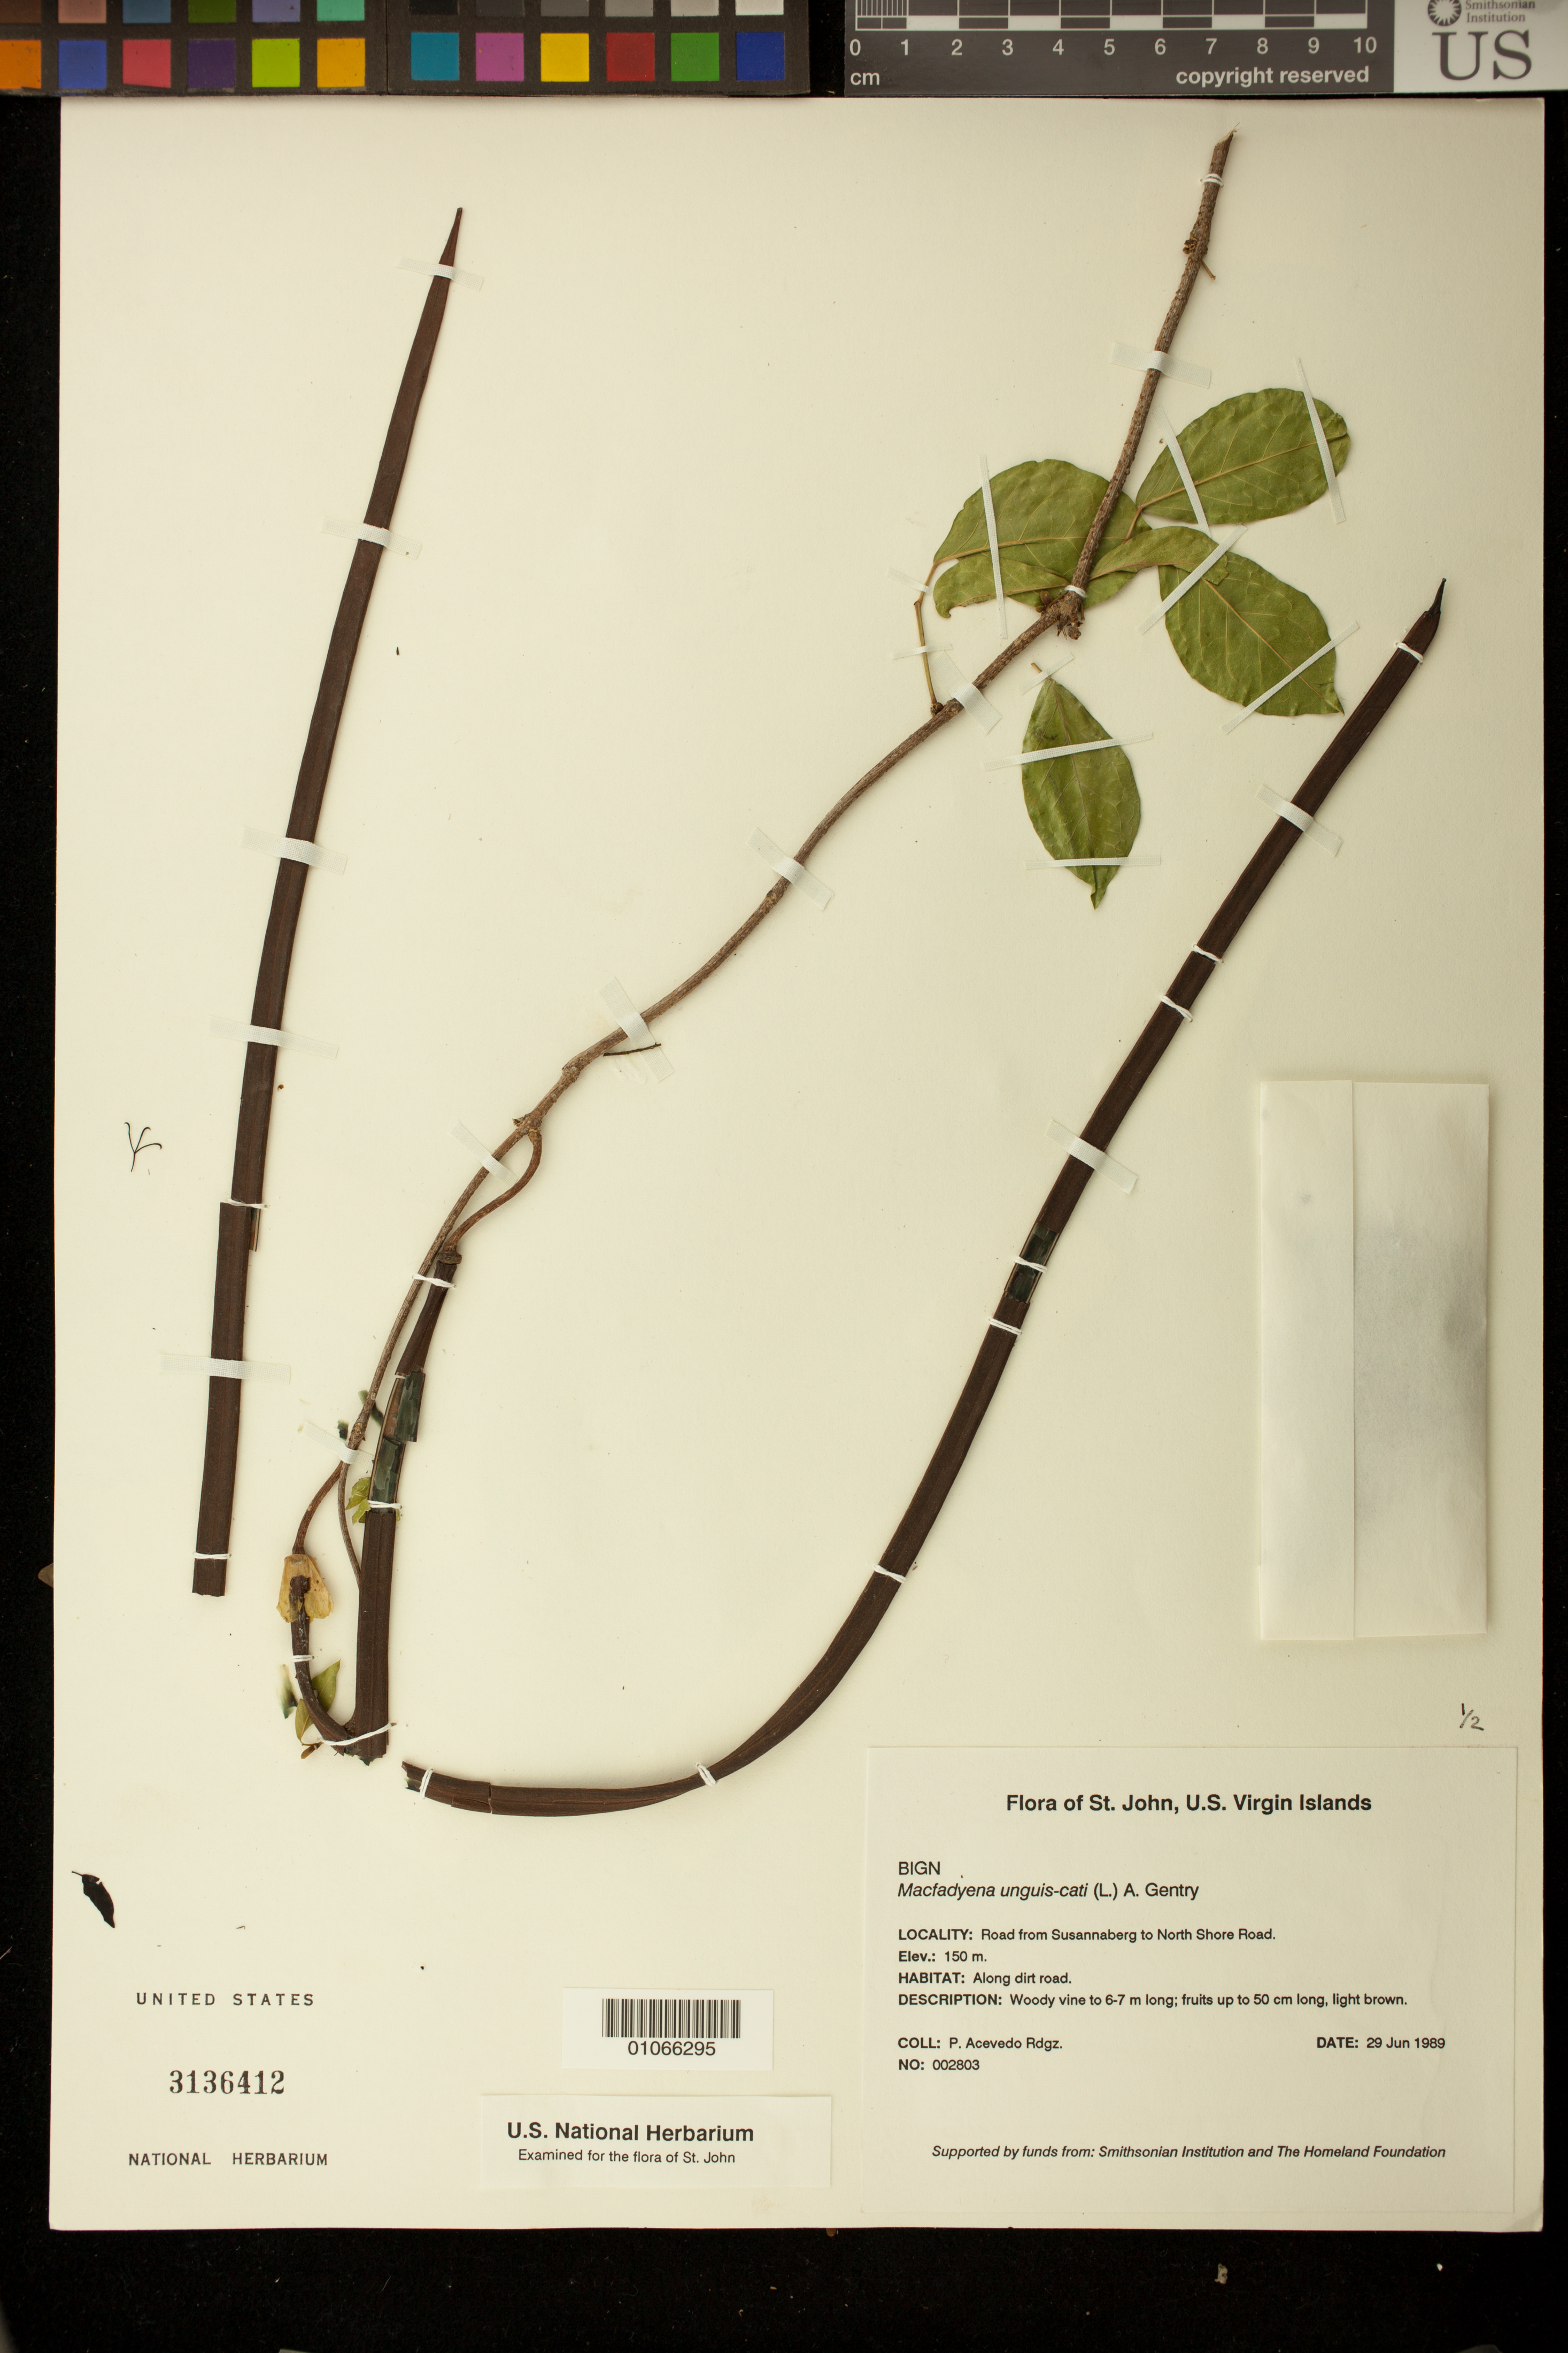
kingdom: Plantae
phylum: Tracheophyta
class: Magnoliopsida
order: Lamiales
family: Bignoniaceae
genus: Dolichandra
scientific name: Dolichandra unguis-cati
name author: (L.) L.G. Lohmann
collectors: P. Acevedo-Rodr.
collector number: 2803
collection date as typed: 29 Jun 1989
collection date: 1989-06-29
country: U.S. Virgin Islands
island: St. John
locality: Road from Susannaberg to North Shore Road, along dirt road.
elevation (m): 150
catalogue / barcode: US 3136412